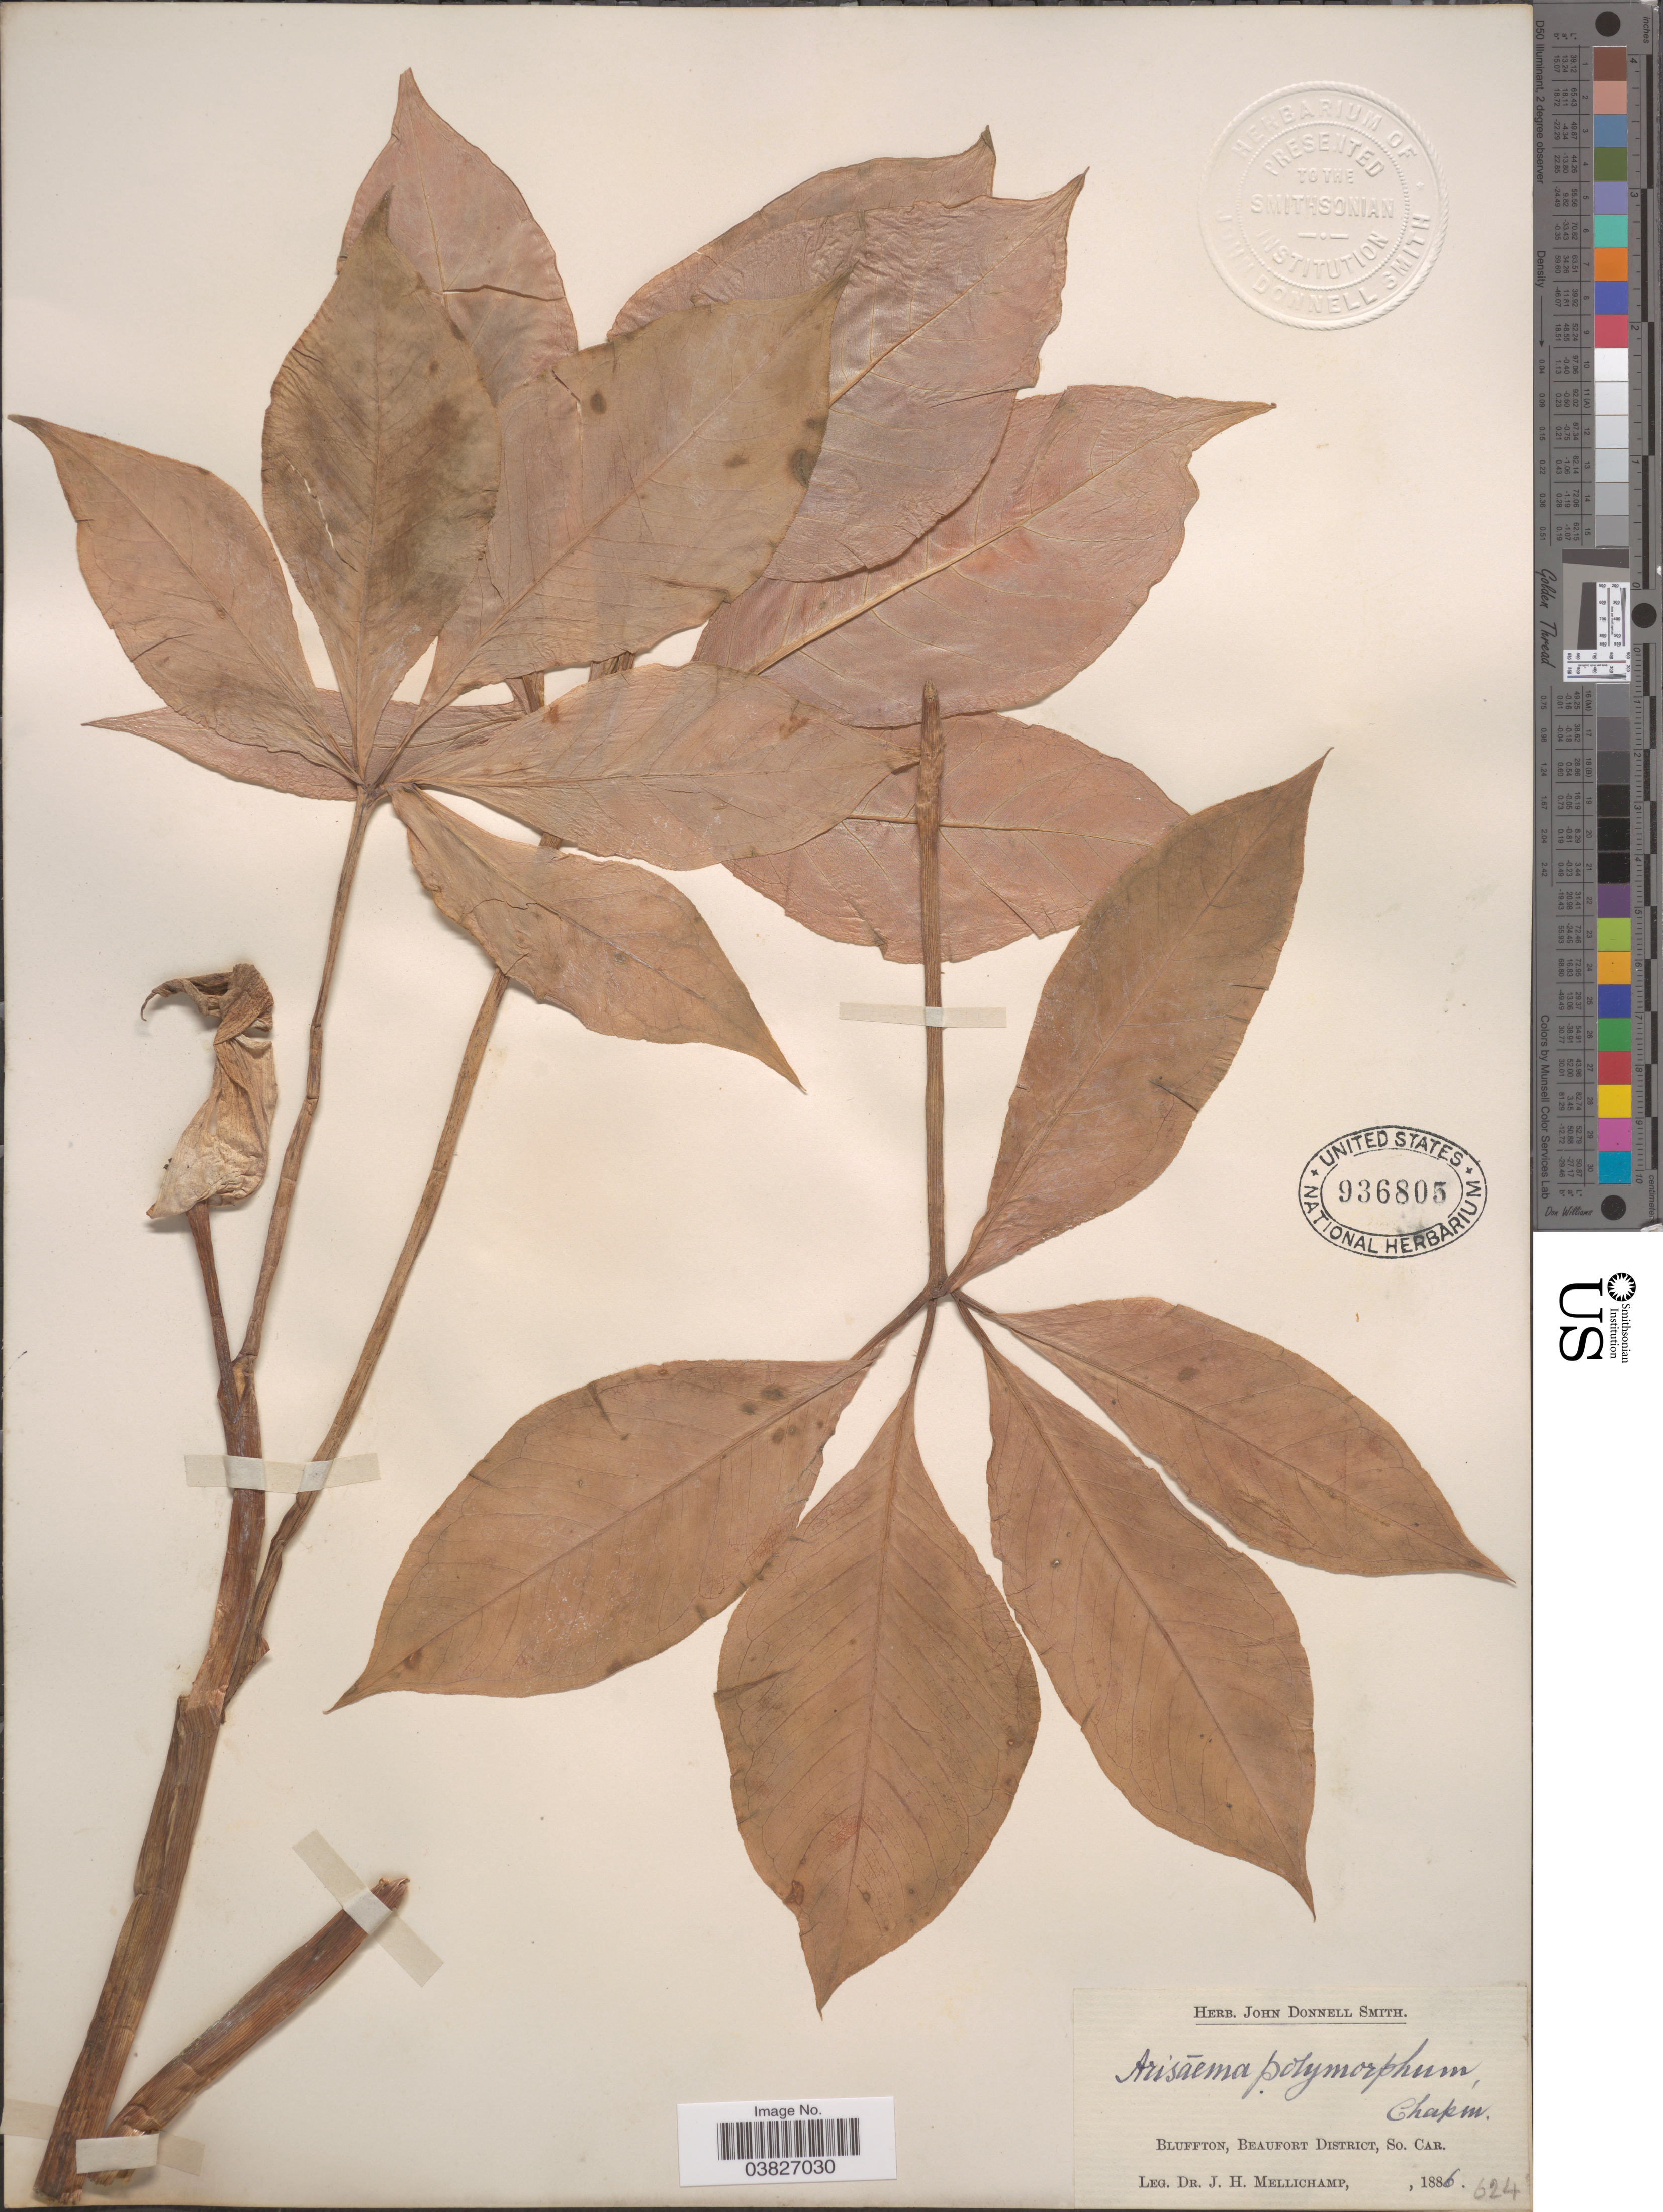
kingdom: Plantae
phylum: Tracheophyta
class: Liliopsida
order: Alismatales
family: Araceae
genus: Arisaema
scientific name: Arisaema quinatum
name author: (Nutt.) Schott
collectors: J. H. Mellichamp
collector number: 624?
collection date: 1886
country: United States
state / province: South Carolina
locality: Bluffton, Beaufort District.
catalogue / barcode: US 936805